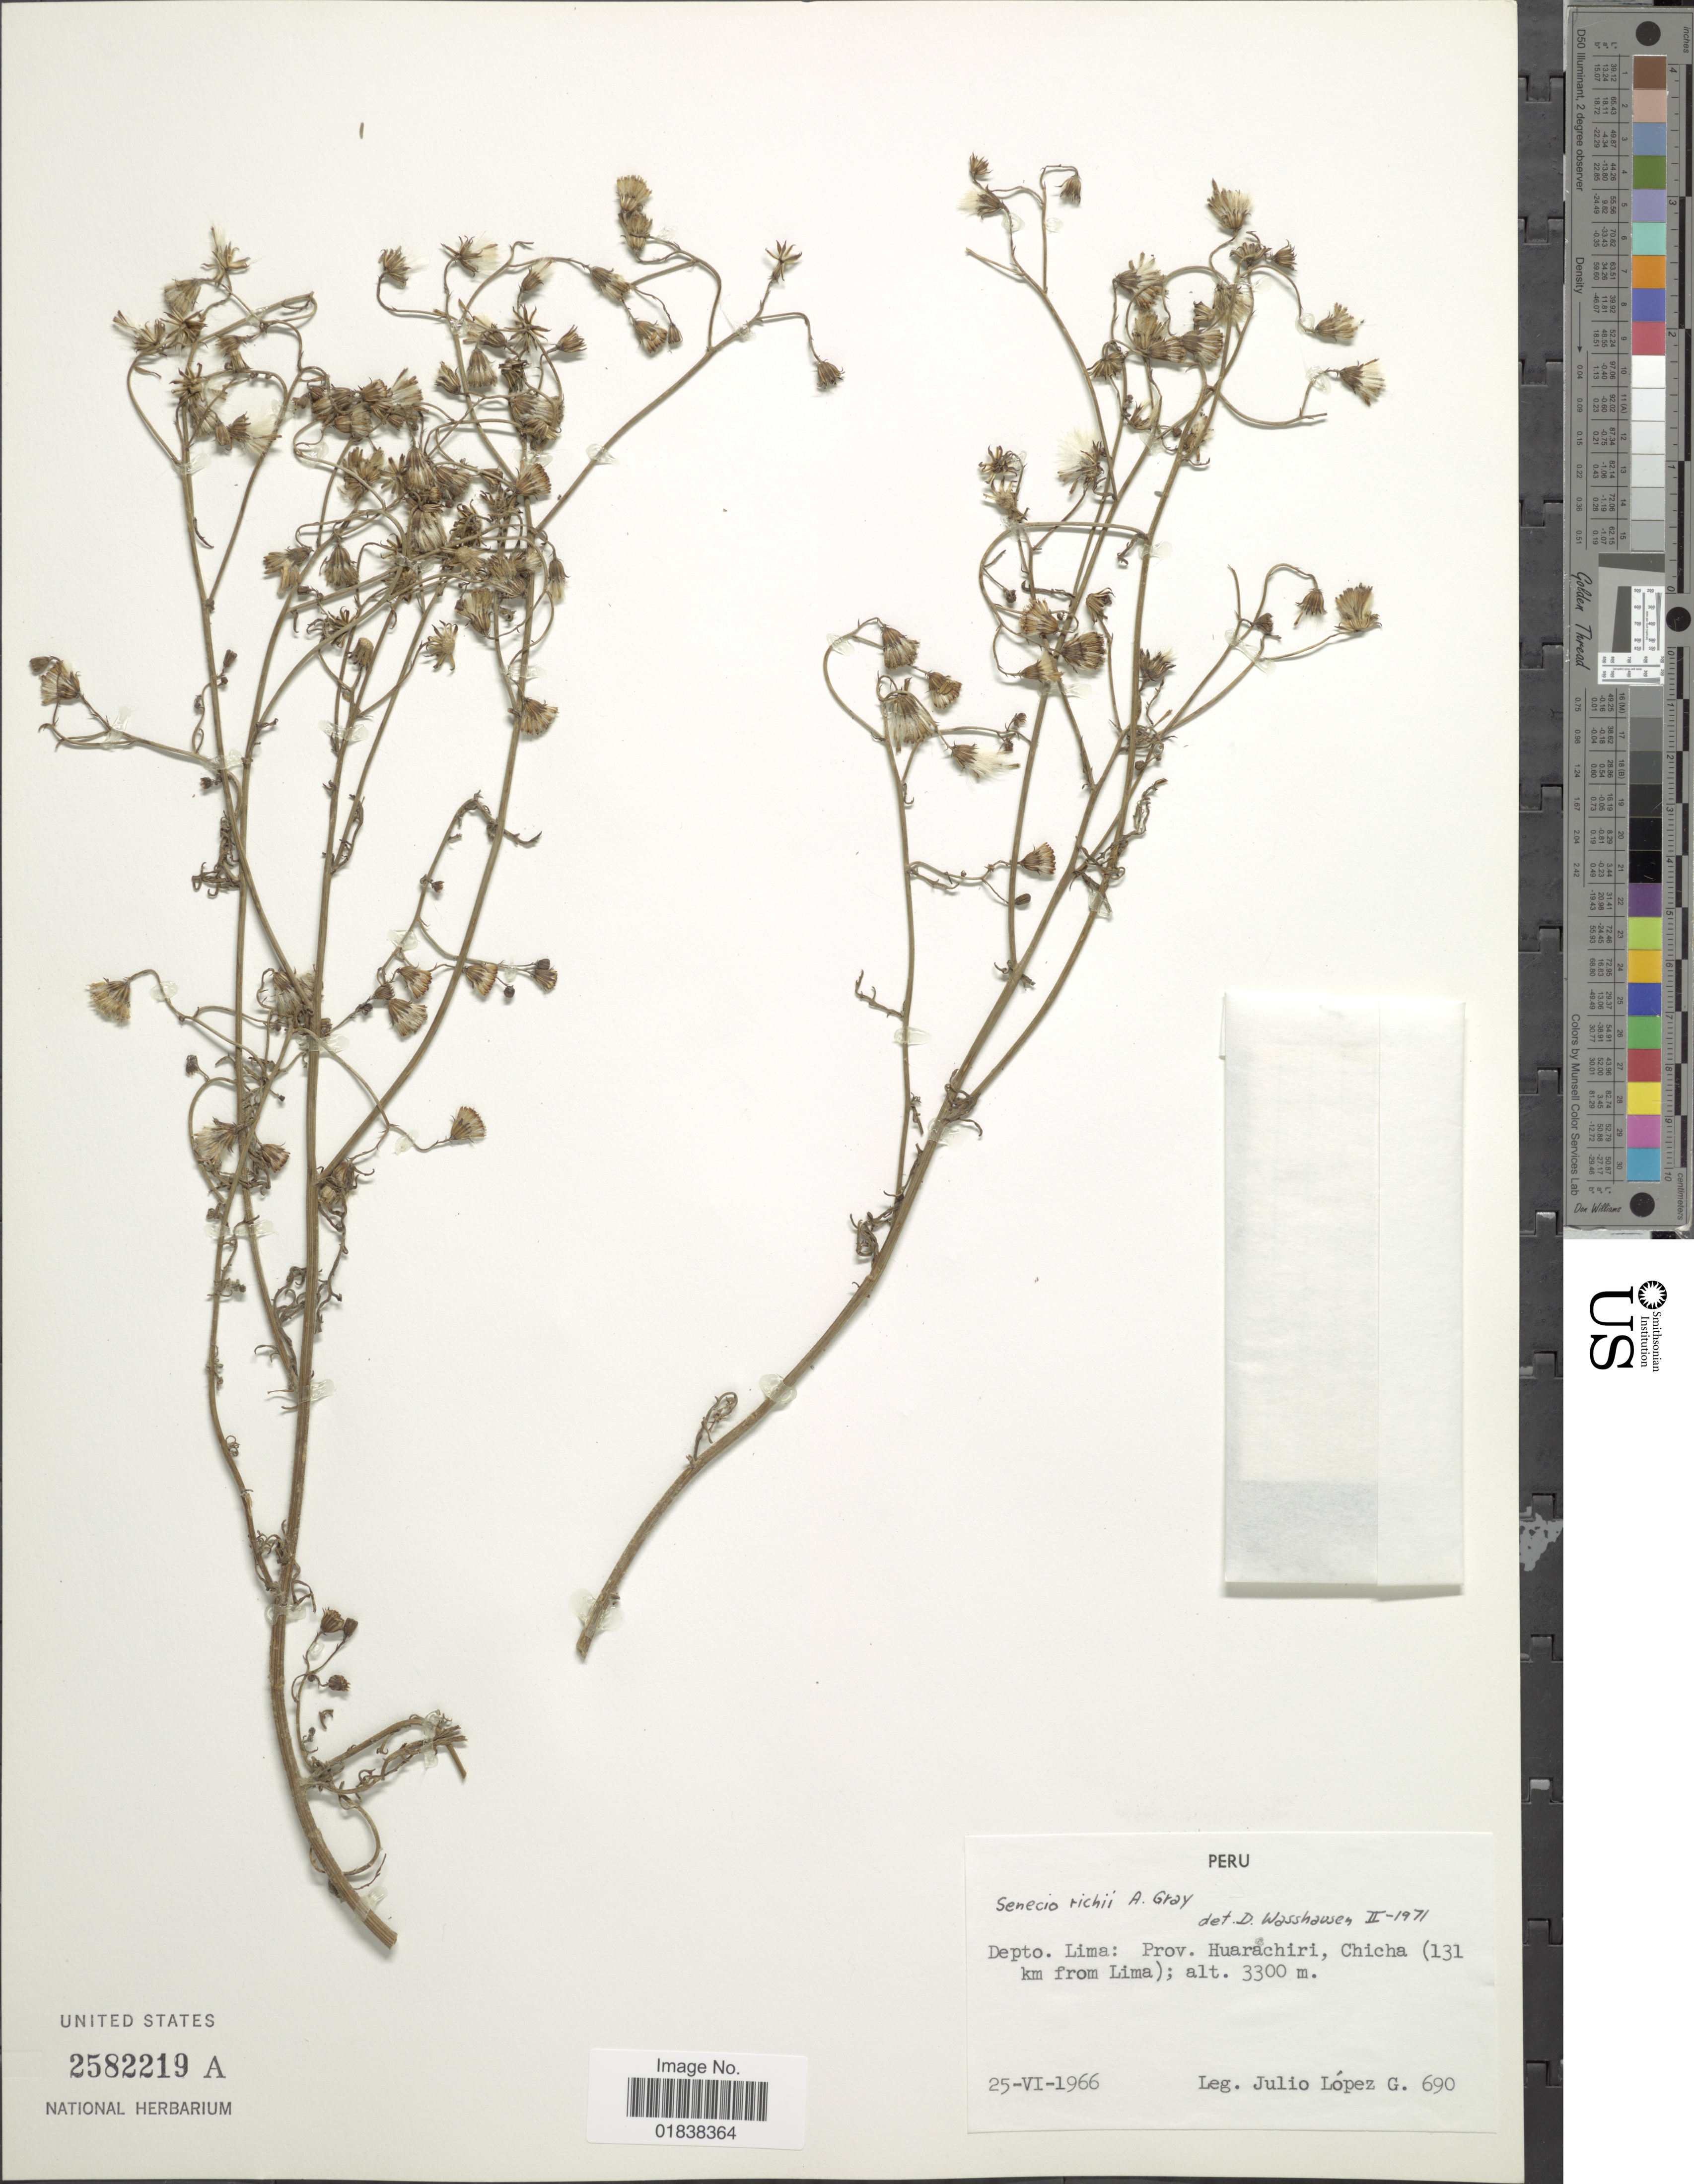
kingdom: Plantae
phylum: Tracheophyta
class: Magnoliopsida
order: Asterales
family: Asteraceae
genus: Senecio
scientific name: Senecio richii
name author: A. Gray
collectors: J. López G.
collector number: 690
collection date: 1966-06-25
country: Peru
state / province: Lima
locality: Prov. Huarachiri, Chicha (131 km from Lima)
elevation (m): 3300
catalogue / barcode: US 2582219A